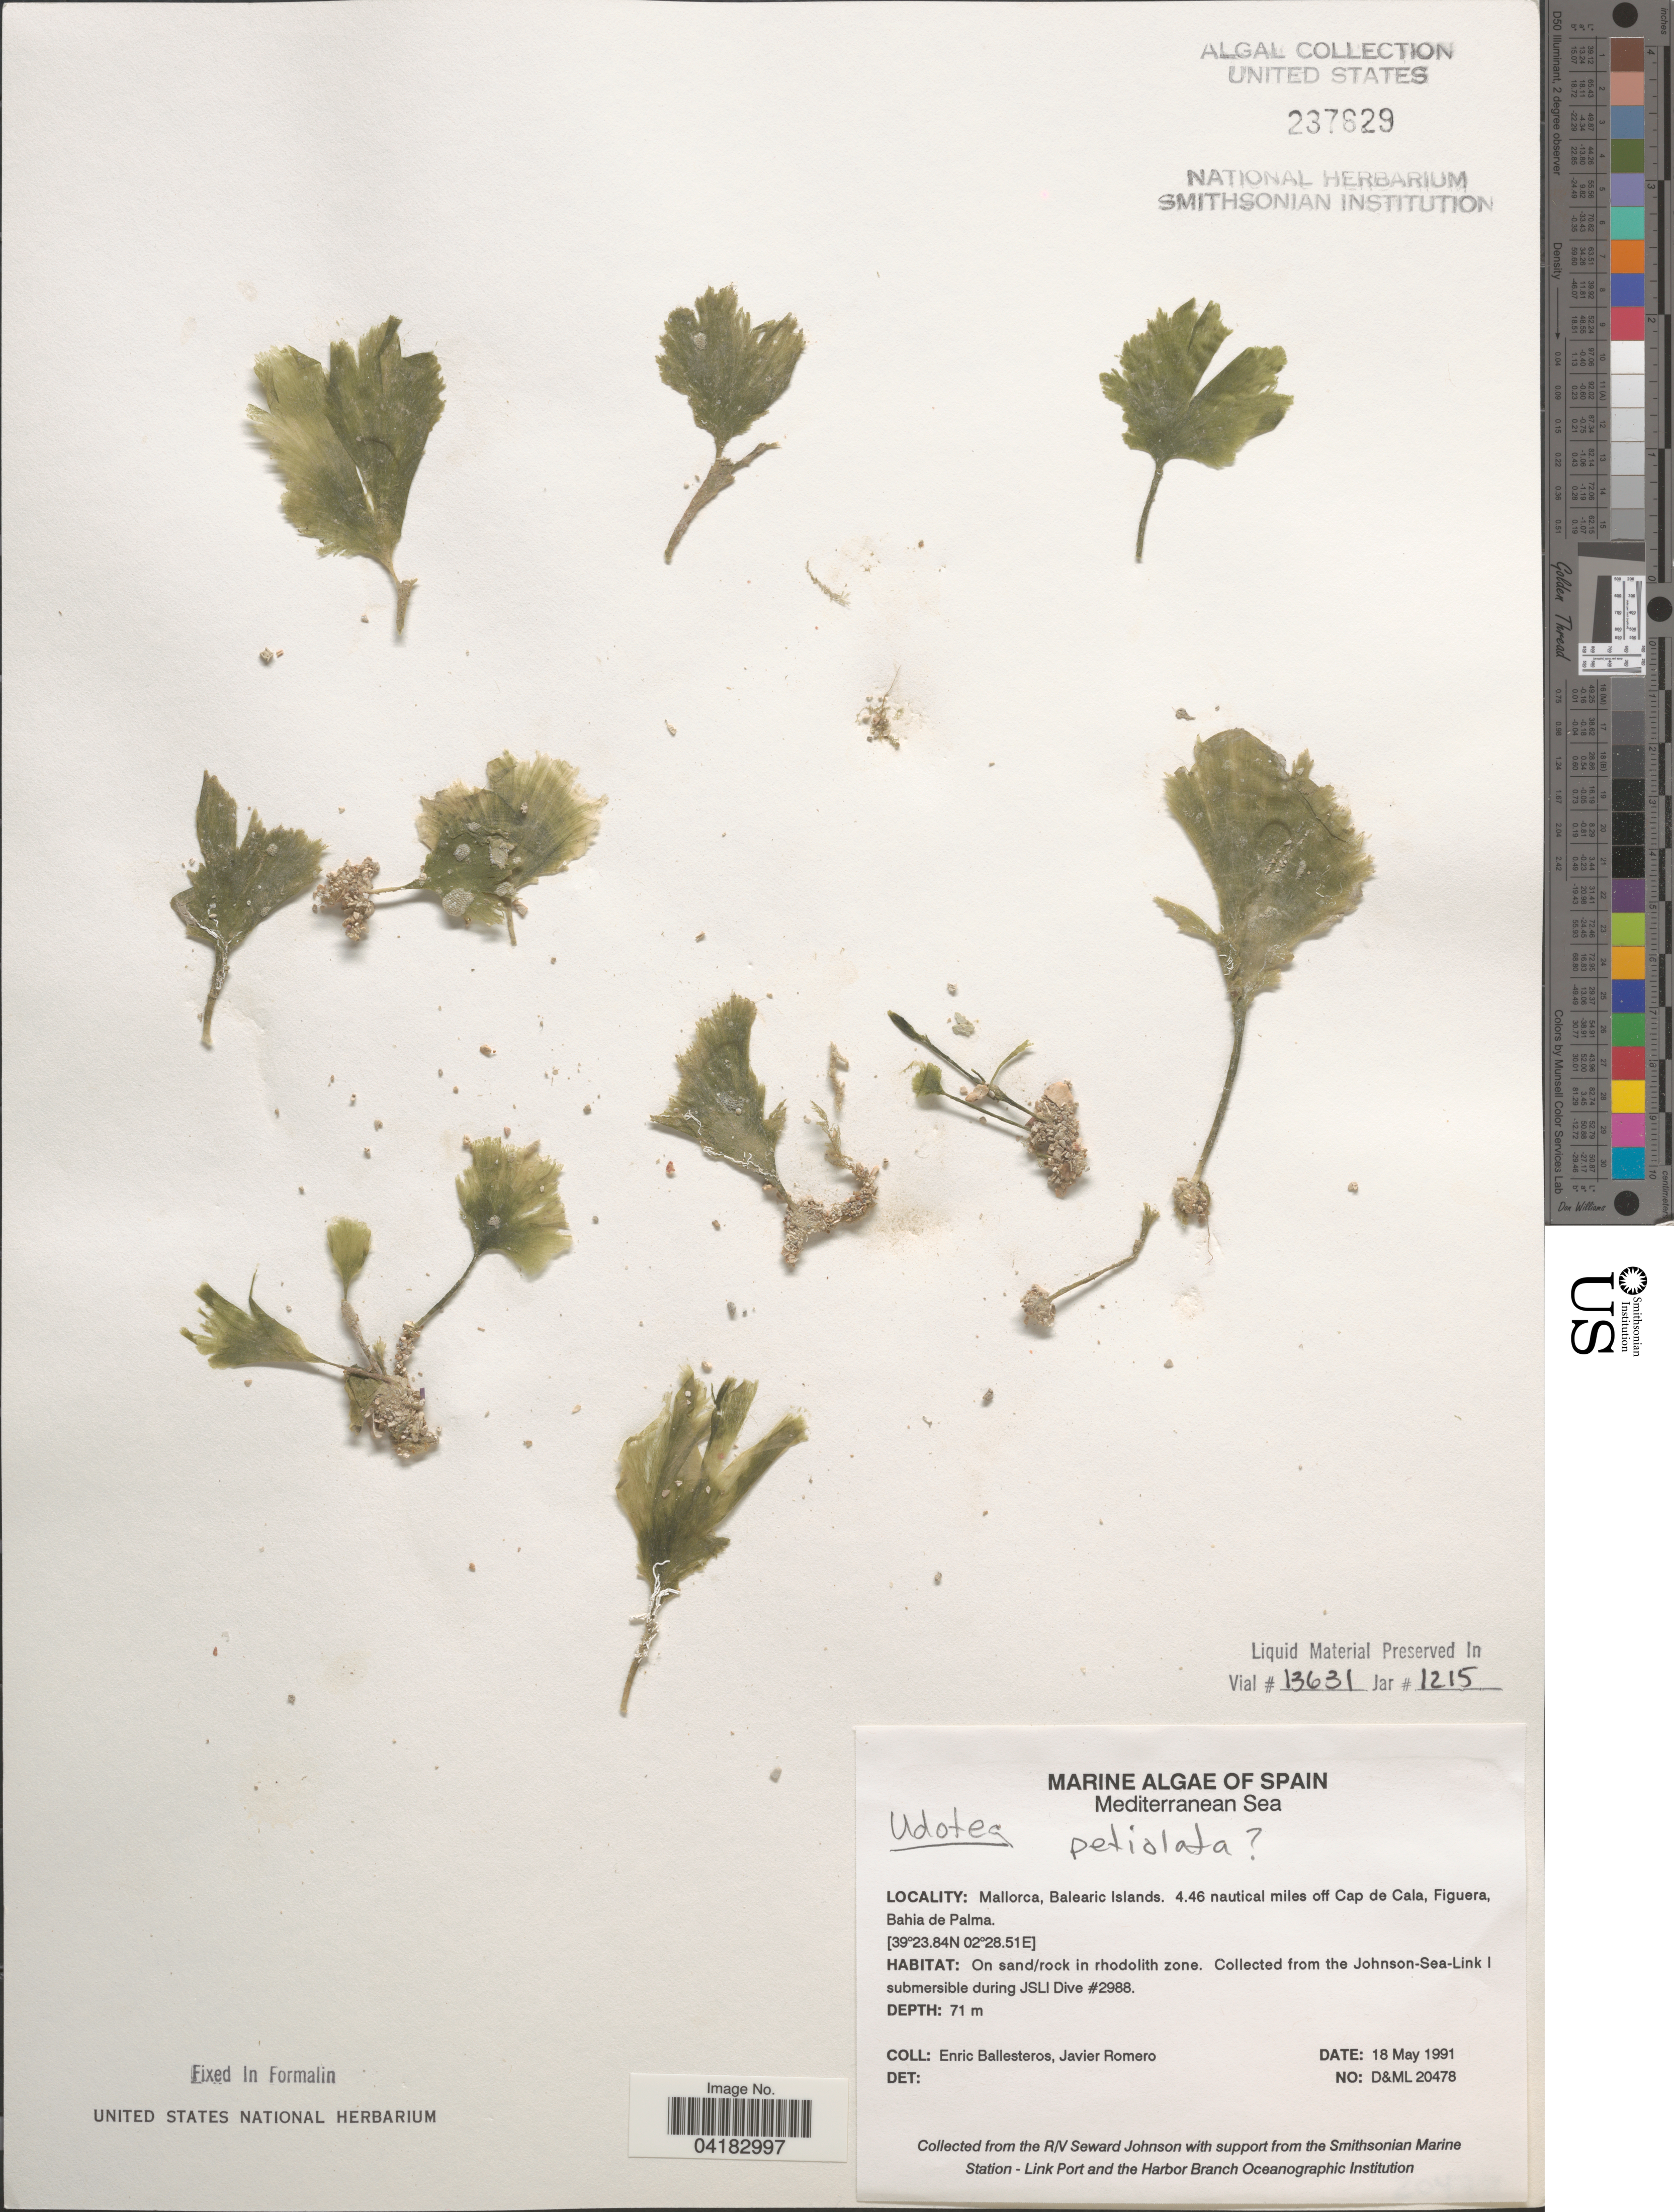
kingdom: Plantae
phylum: Chlorophyta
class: Ulvophyceae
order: Bryopsidales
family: Codiaceae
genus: Flabellia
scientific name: Flabellia petiolata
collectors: E. Ballesteros & J. Romero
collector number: D&ML20478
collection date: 1991-05-18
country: Spain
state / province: Islas Baleares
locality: Mediterranean Sea. Mallorca, Balearic Islands. 4.46 nautical miles off Cap de Cala, Figuera, Bahia de Palma. The Johnson-Sea-Link.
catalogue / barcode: US 237629